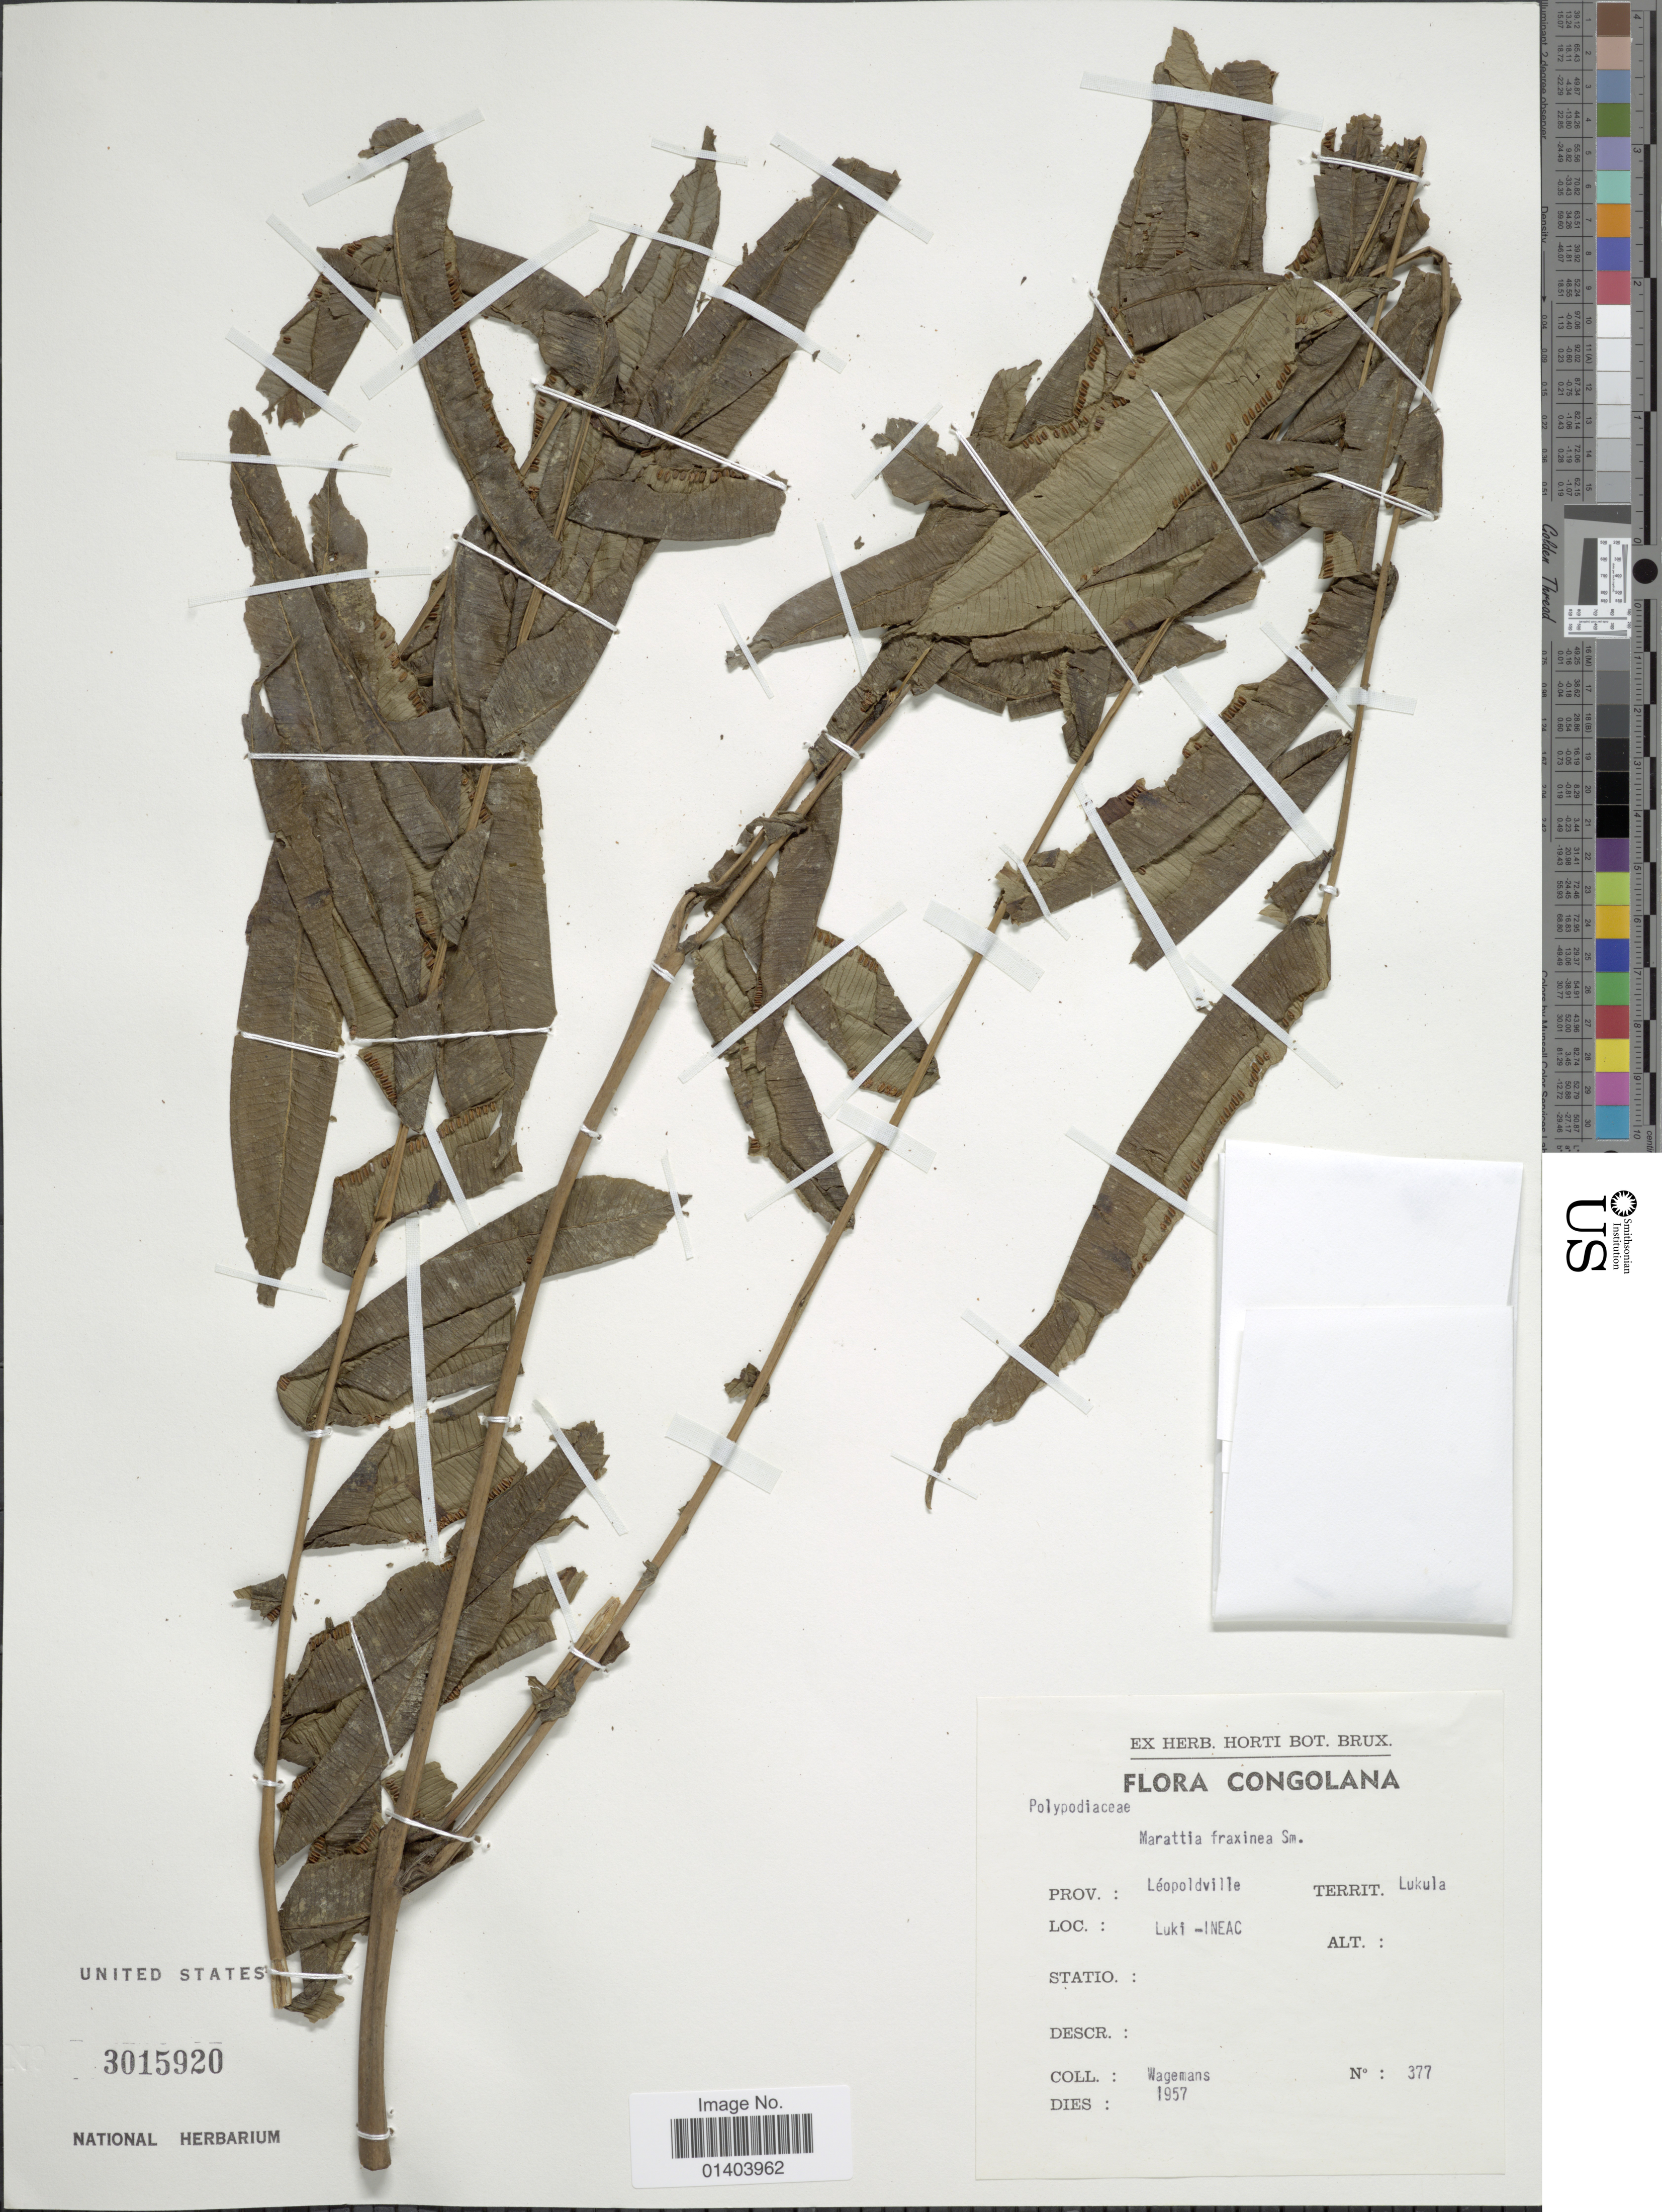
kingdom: Plantae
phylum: Tracheophyta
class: Polypodiopsida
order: Marattiales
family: Marattiaceae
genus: Ptisana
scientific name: Ptisana fraxinea var. fraxinea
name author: (Sm.) Murdock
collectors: -. Wagemans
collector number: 377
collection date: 1957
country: Congo, Democratic Republic of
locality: Prov. Léopoldville, Terri. Lukula, Luki-INEAC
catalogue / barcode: US 3015920